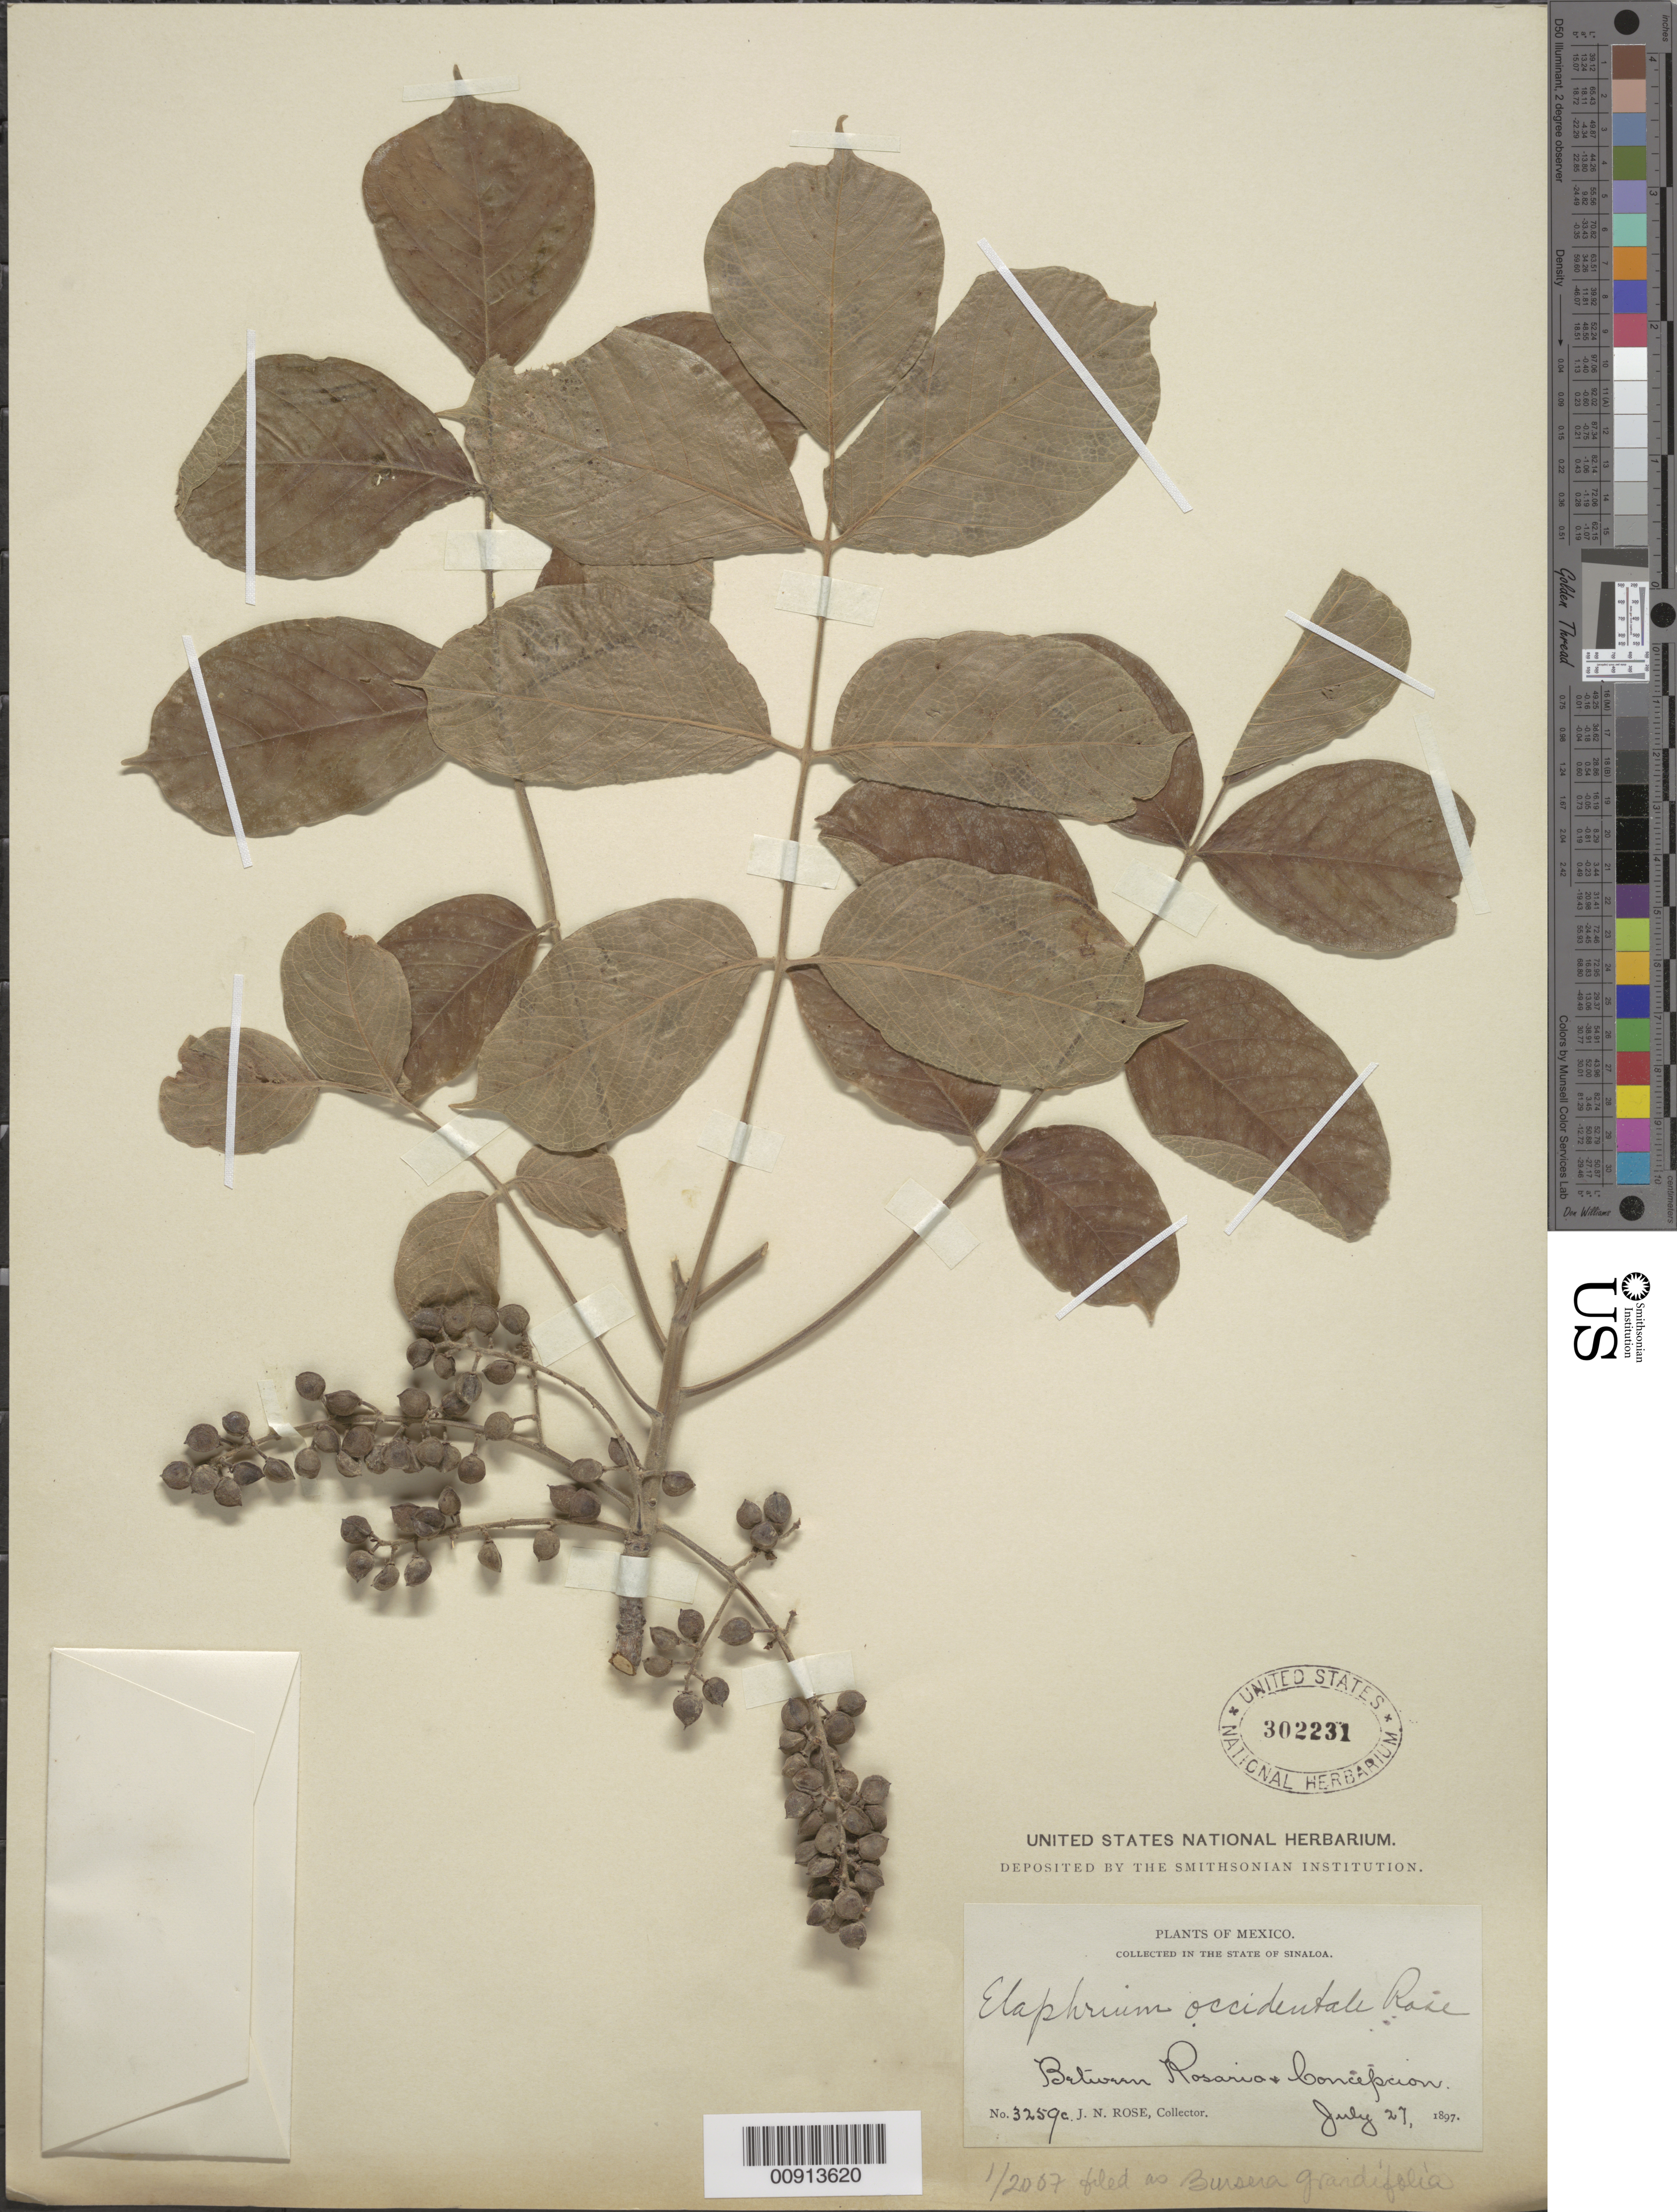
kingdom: Plantae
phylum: Tracheophyta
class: Magnoliopsida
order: Sapindales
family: Burseraceae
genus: Bursera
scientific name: Bursera grandifolia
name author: (Schltdl.) Engl.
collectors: J. N. Rose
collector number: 3259 c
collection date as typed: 27 Jul 1897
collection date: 1897-07-27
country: Mexico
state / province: Sinaloa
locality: Between Rosario & Concepción. State of Sinaloa.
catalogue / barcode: US 302231